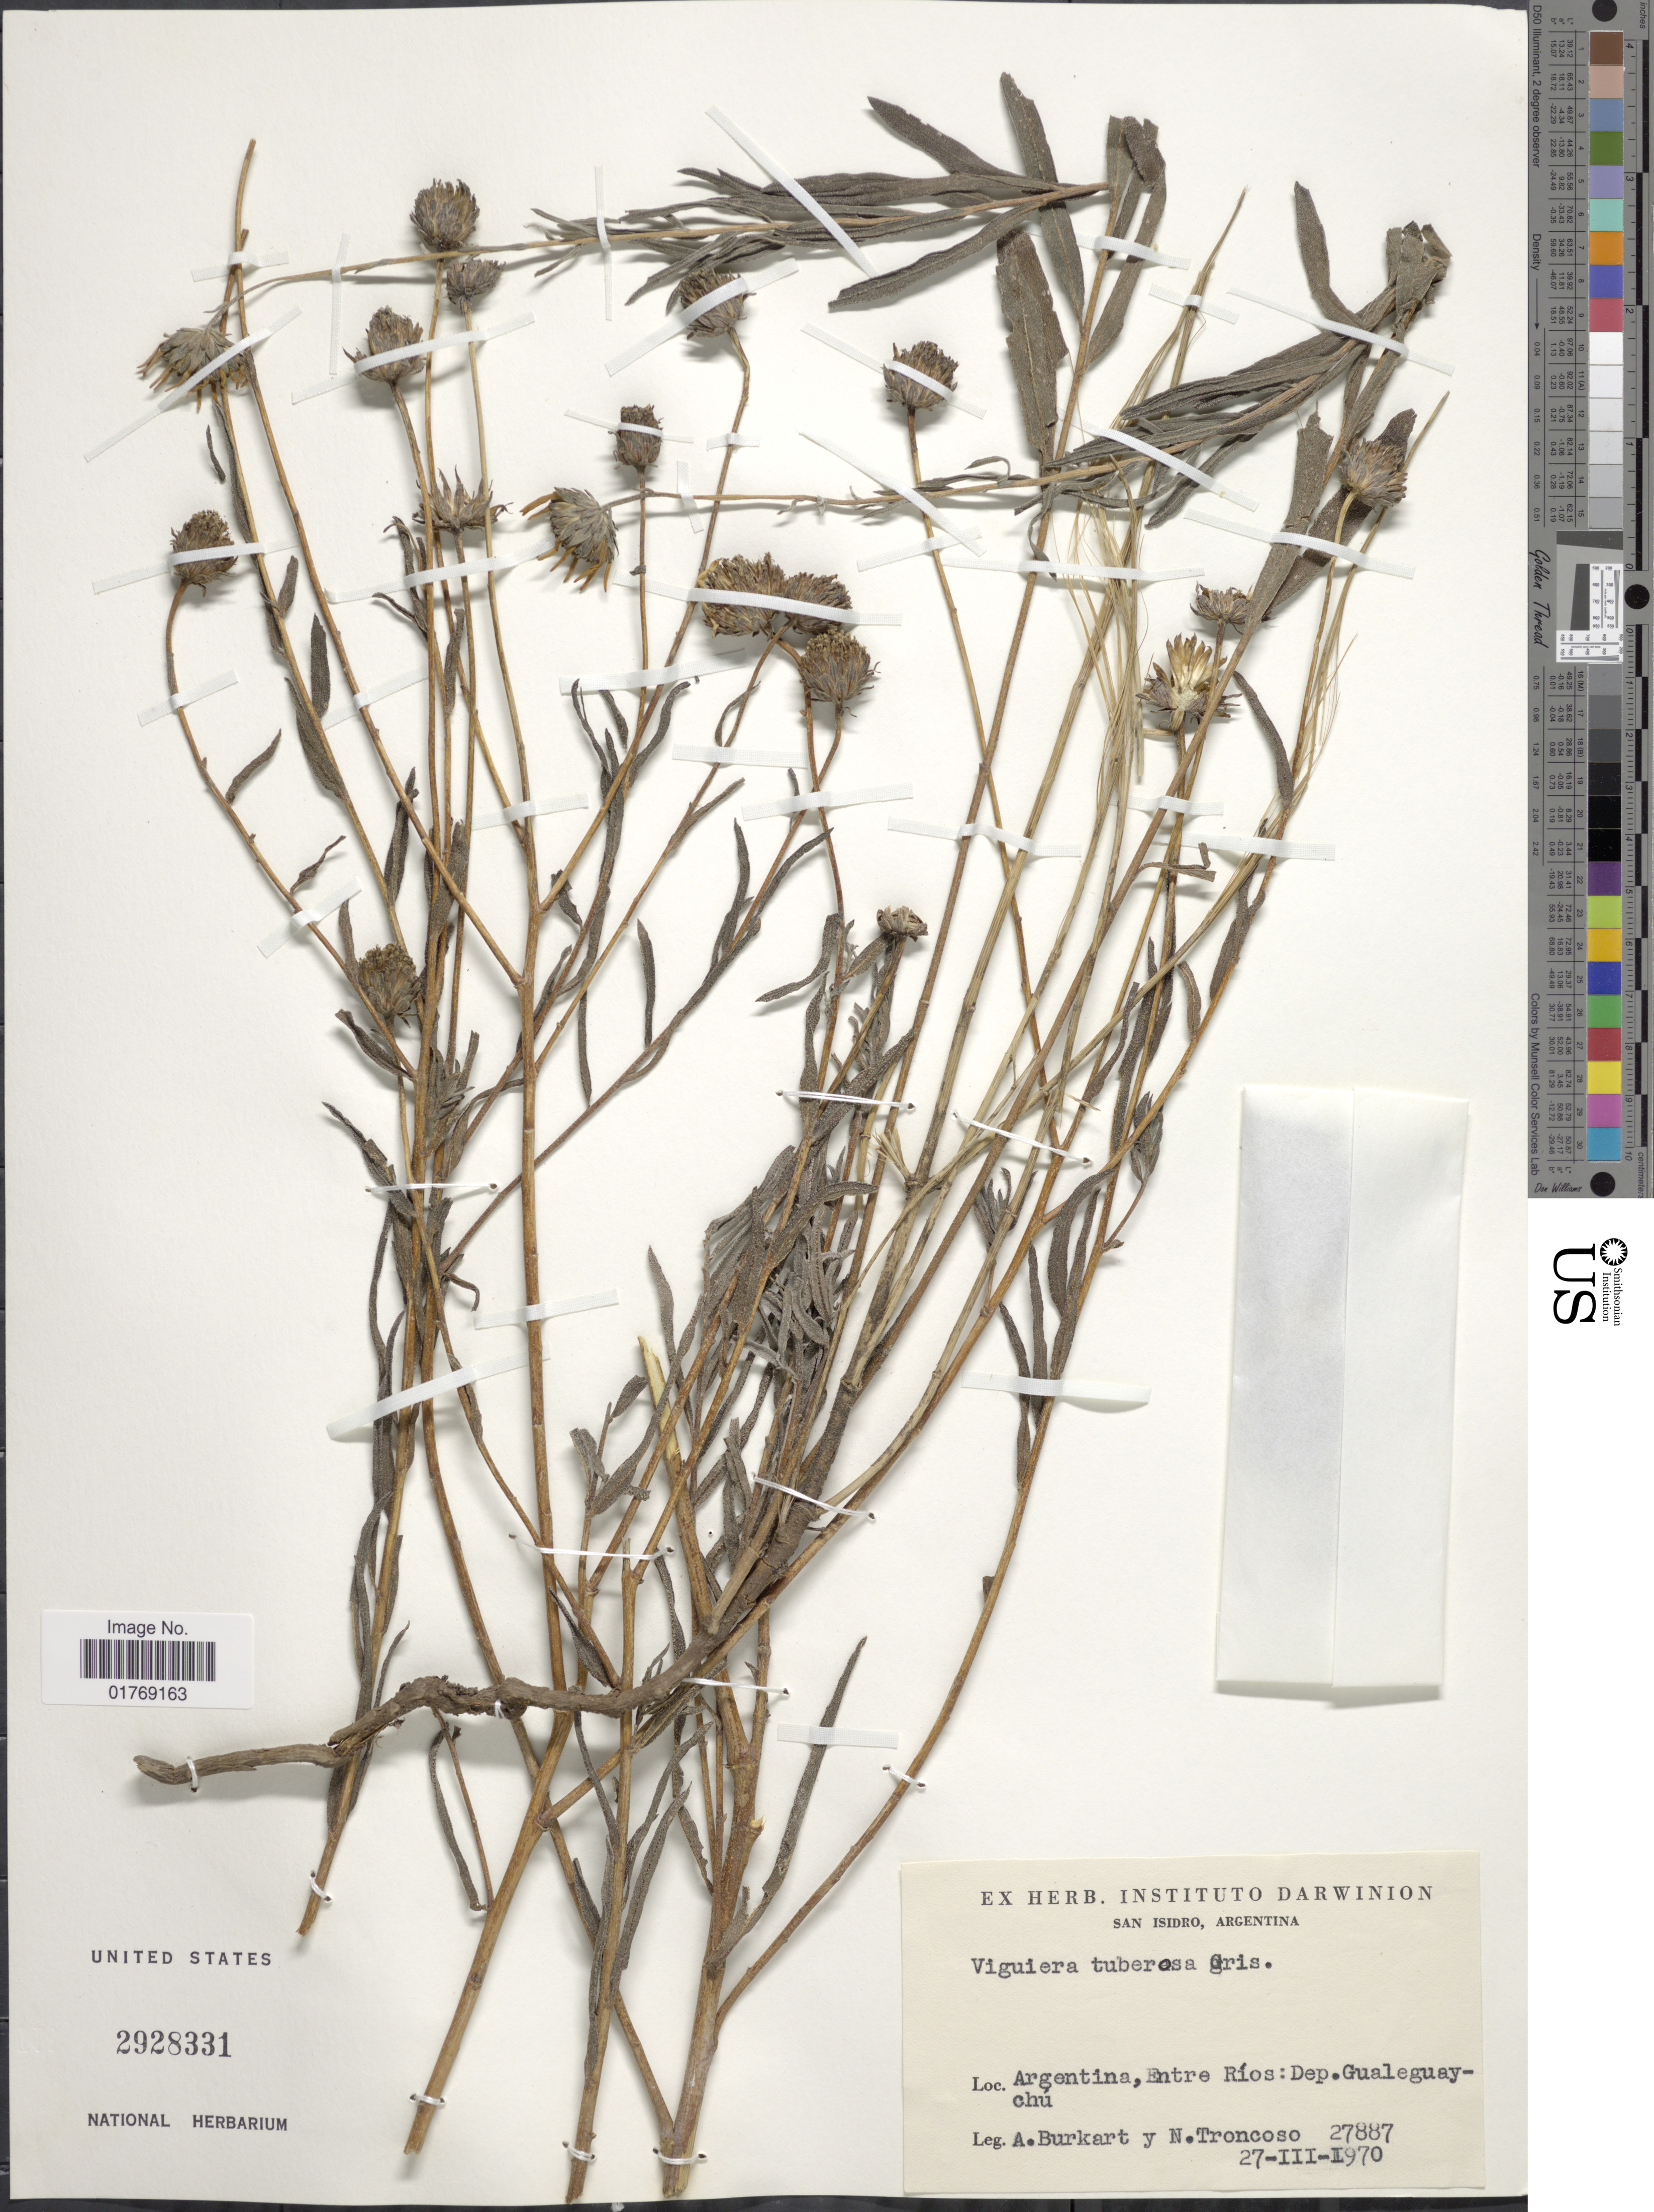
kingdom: Plantae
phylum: Tracheophyta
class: Magnoliopsida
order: Asterales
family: Asteraceae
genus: Viguiera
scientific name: Viguiera tuberosa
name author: Griseb.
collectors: A. E. Burkart & N. Troncoso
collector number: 27887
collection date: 1970-03-27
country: Argentina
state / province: Entre Rios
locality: Argentina, Entre Ríos: Dep. Gualeguaychu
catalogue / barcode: US 2928331